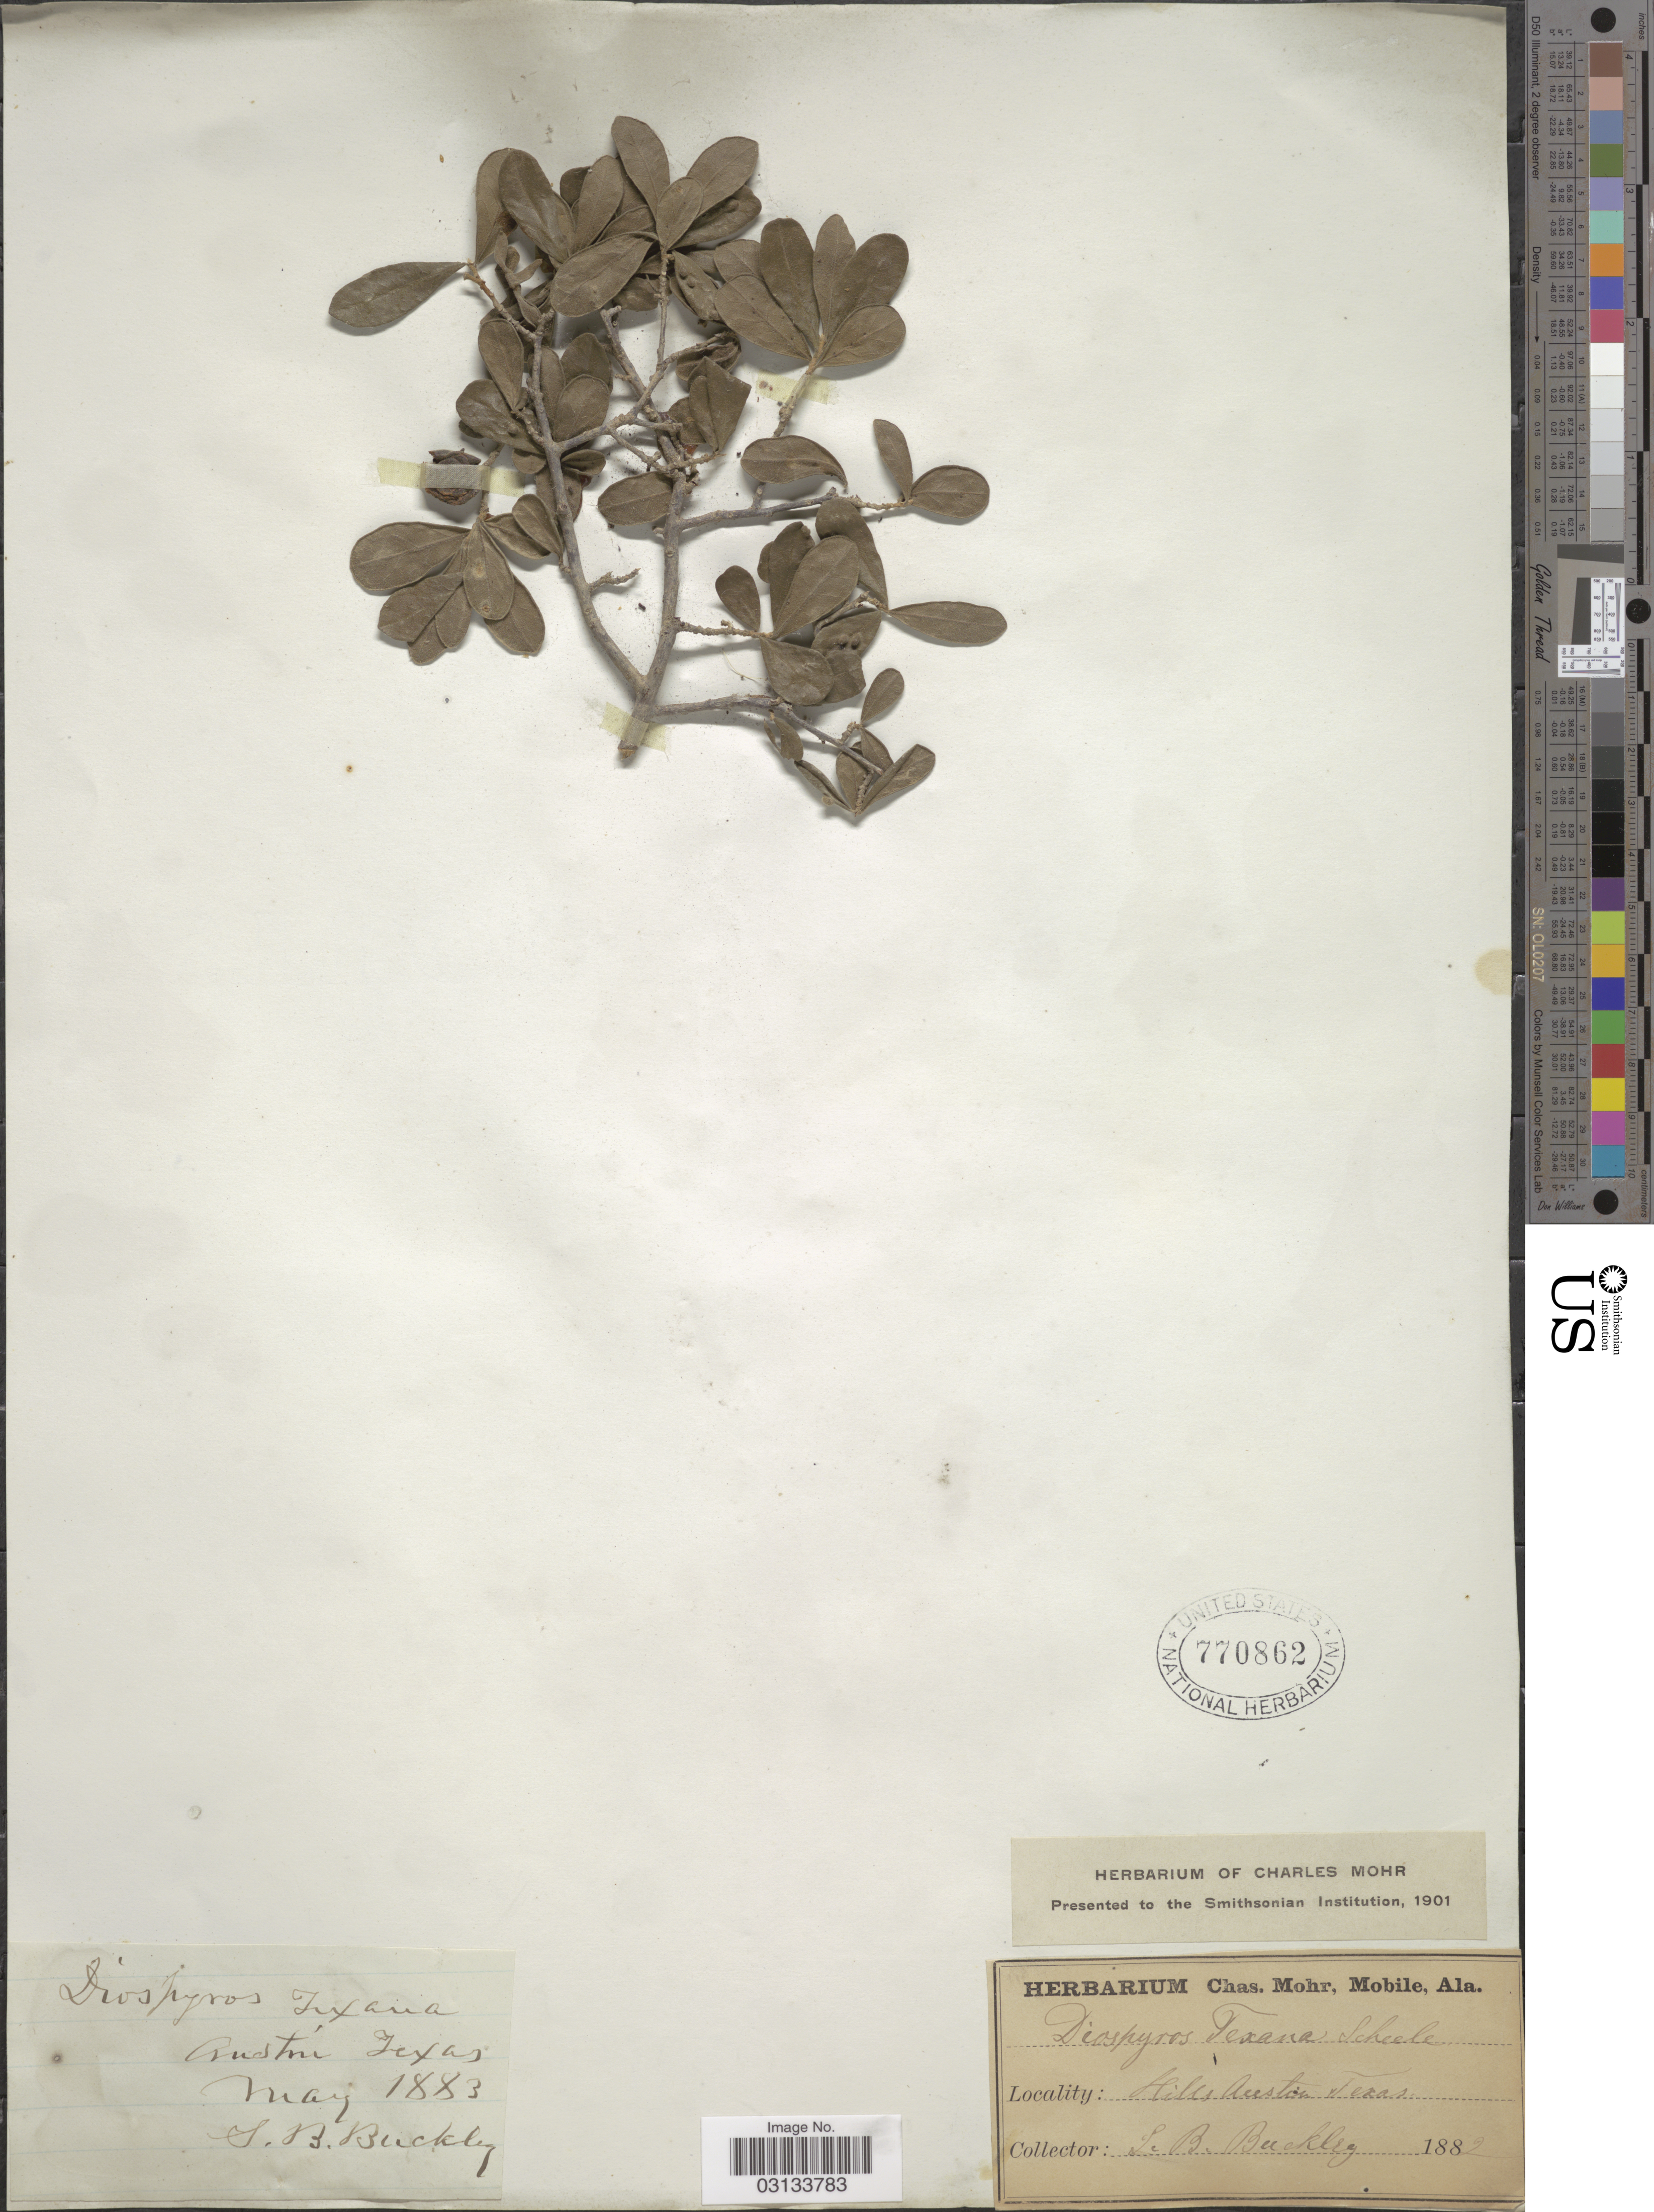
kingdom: Plantae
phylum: Tracheophyta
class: Magnoliopsida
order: Ericales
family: Ebenaceae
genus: Diospyros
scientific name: Diospyros texana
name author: Scheele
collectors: L. Buckley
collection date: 1883-05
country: United States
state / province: Texas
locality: Austin.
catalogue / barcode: US 770862